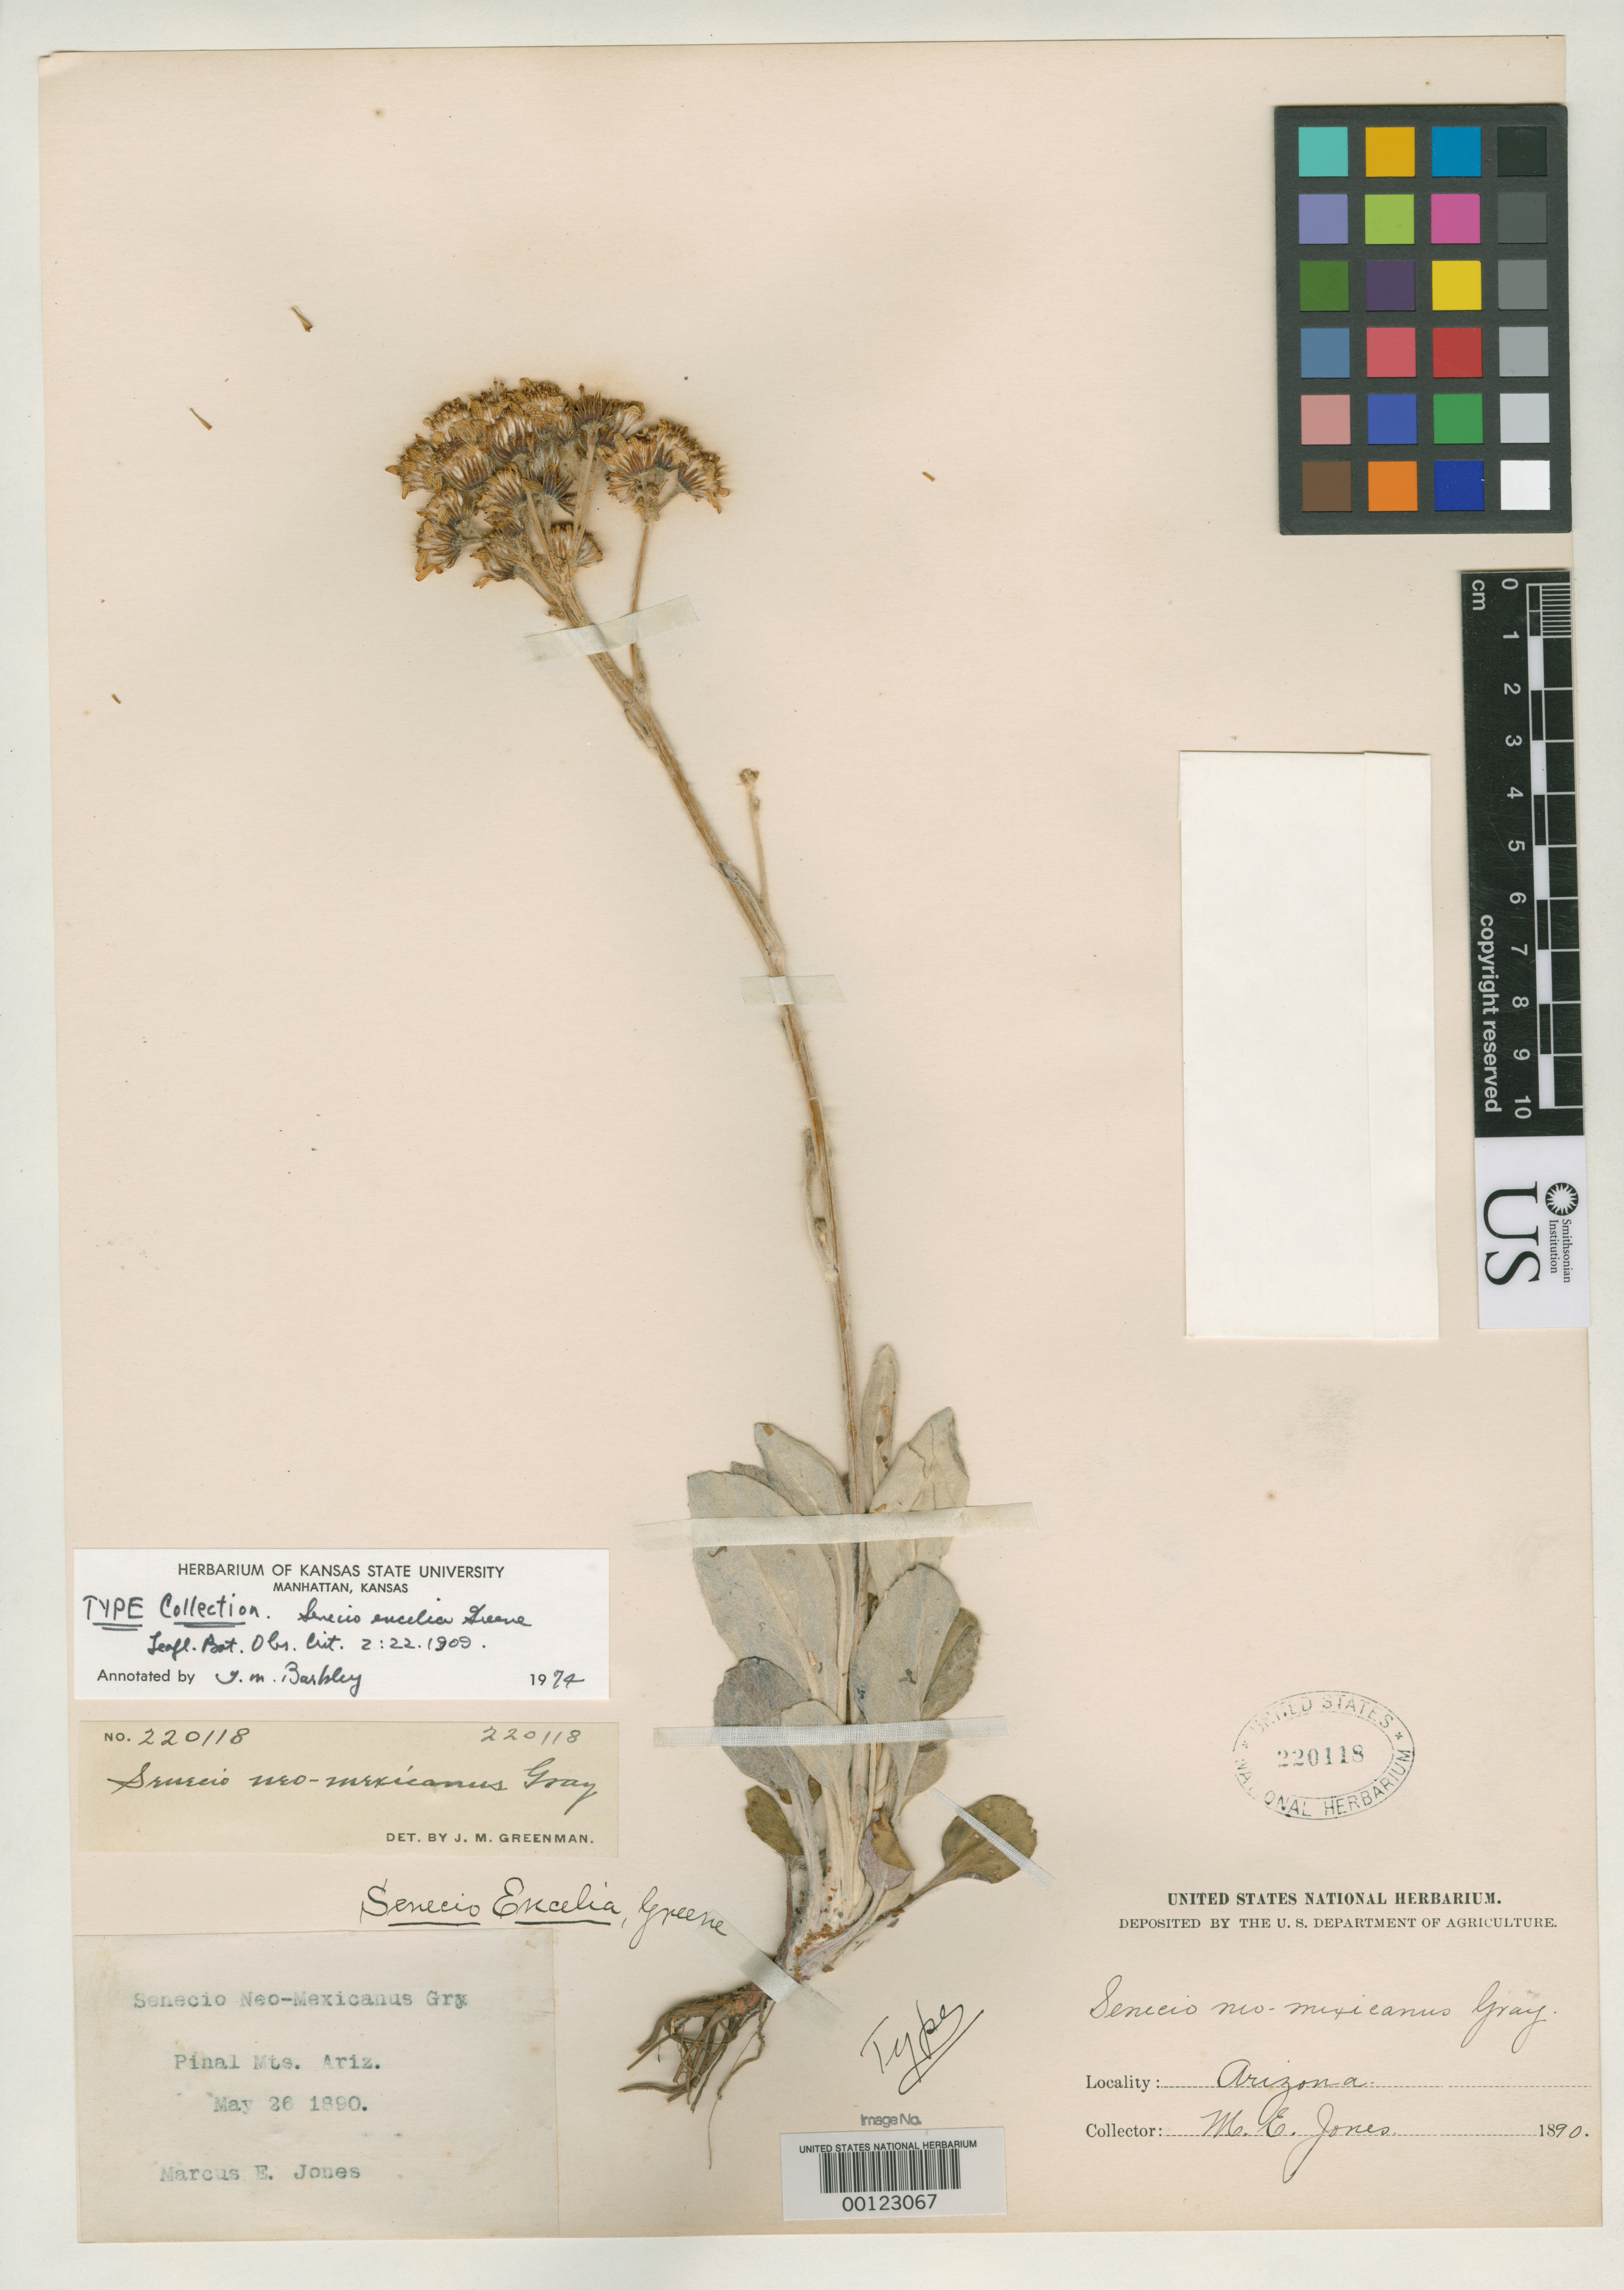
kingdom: Plantae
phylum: Tracheophyta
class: Magnoliopsida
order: Asterales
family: Asteraceae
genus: Senecio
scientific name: Senecio encelia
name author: Greene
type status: Holotype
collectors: M. E. Jones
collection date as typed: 26 May 1890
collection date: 1890-05-26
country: United States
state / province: Arizona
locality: Pinal Mts.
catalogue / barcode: US 220118